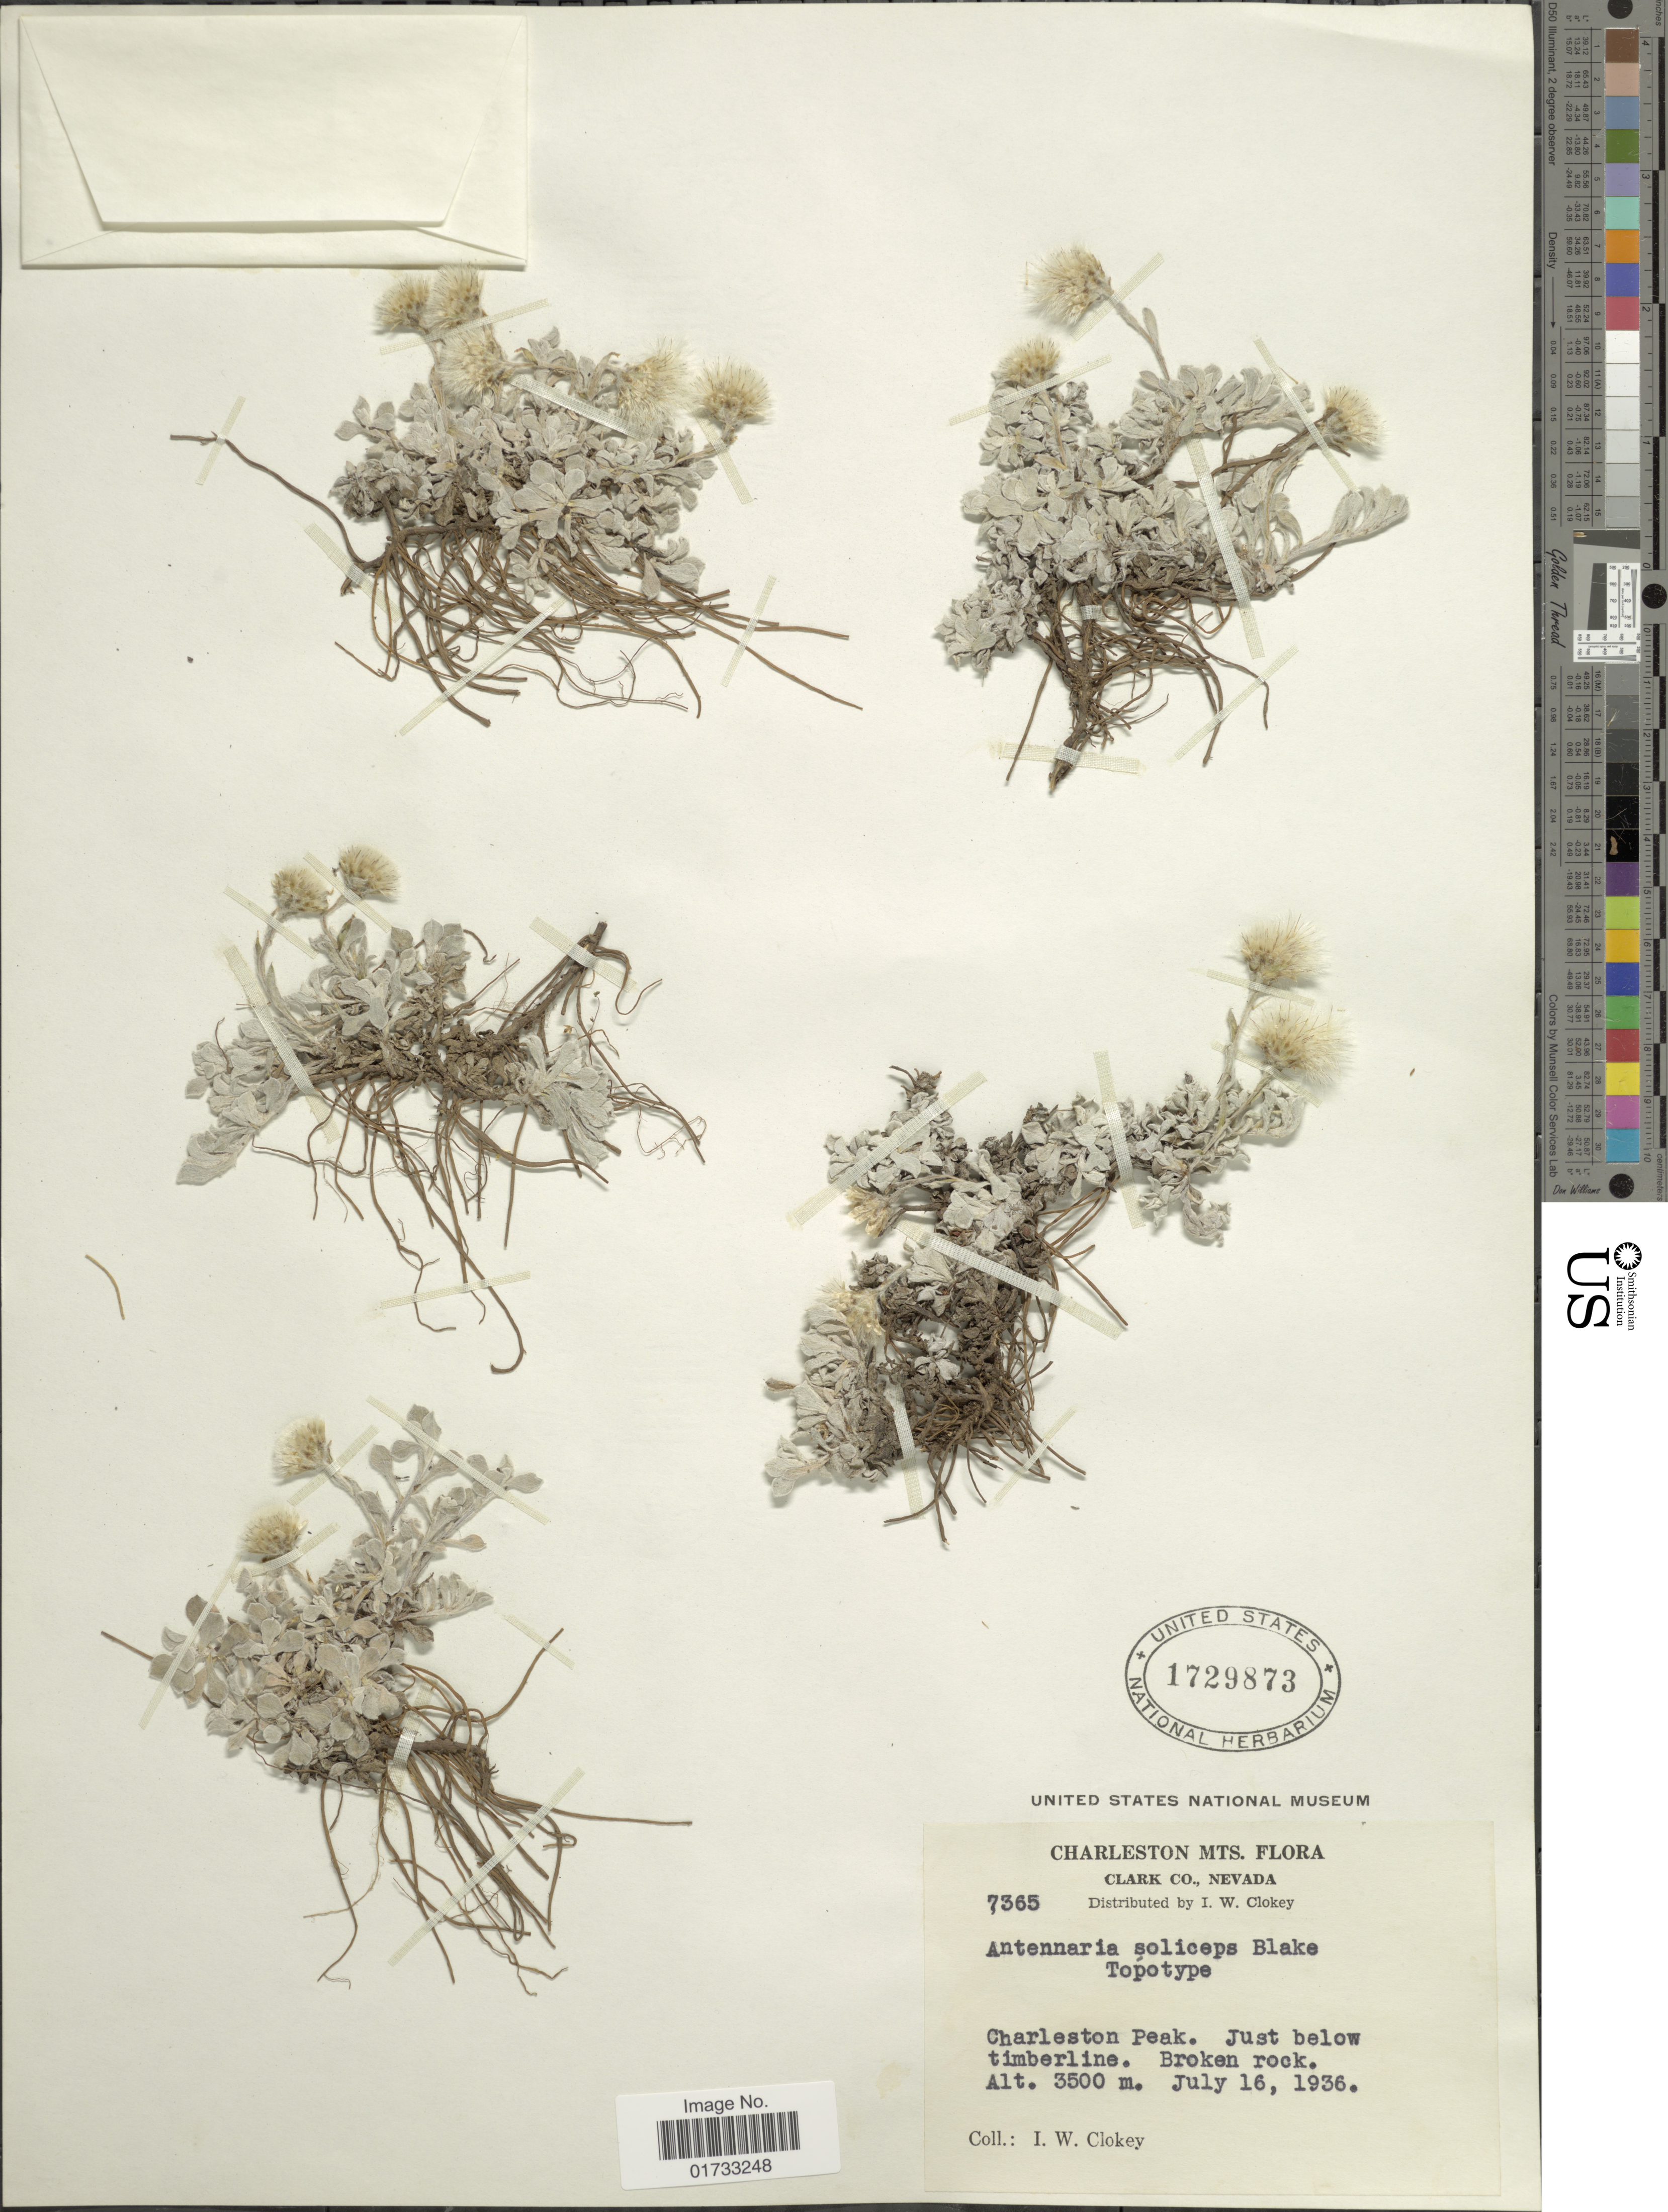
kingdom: Plantae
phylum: Tracheophyta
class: Magnoliopsida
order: Asterales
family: Asteraceae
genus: Antennaria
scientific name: Antennaria soliceps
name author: S.F. Blake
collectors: I. W. Clokey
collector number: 7365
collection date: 1936-07-16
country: United States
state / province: Nevada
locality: Charleston Mts., Clark Co., Charleston Peak, broken rock just below timberline, broken rock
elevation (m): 3500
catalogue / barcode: US 1729873